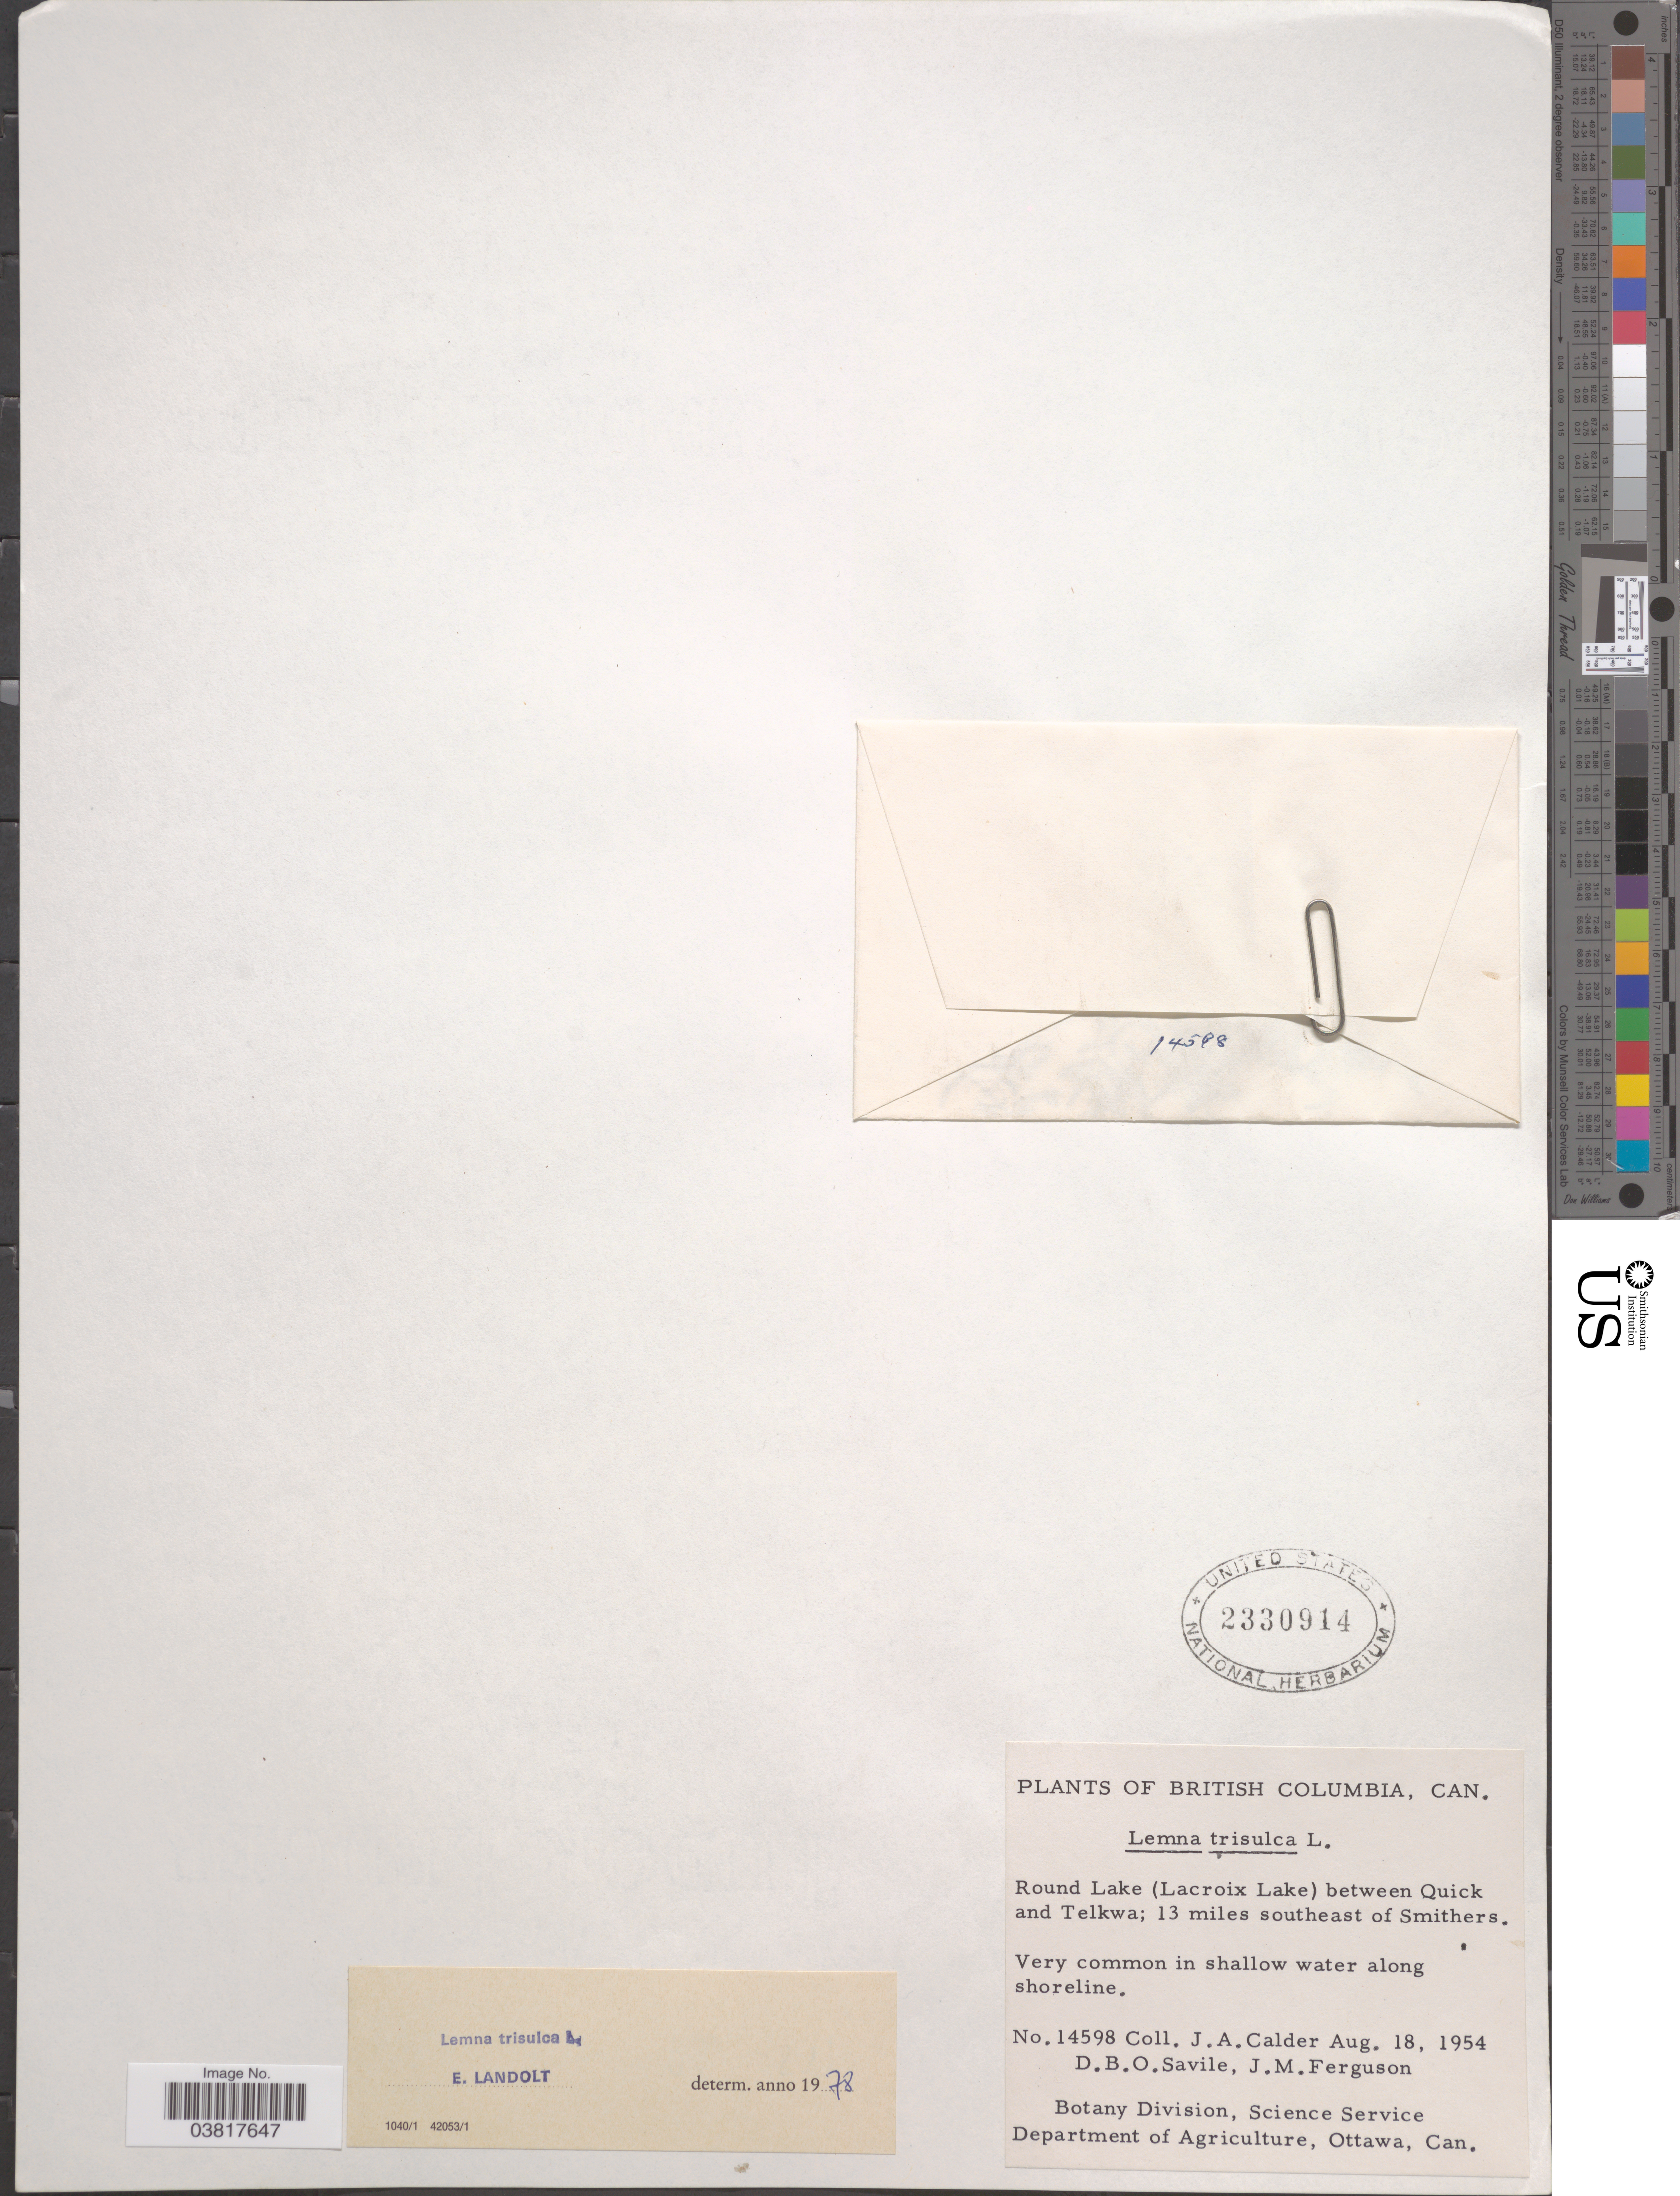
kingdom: Plantae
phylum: Tracheophyta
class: Liliopsida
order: Alismatales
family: Araceae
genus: Lemna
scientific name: Lemna trisulca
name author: L.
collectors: J. A. Calder, D. Savile & J. M. Ferguson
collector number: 14598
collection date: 1954-08-18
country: Canada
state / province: British Columbia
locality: Round Lake (Lacroix Lake) between Quick and Telkwa; 13 miles southeast of Smithers.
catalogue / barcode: US 2330914